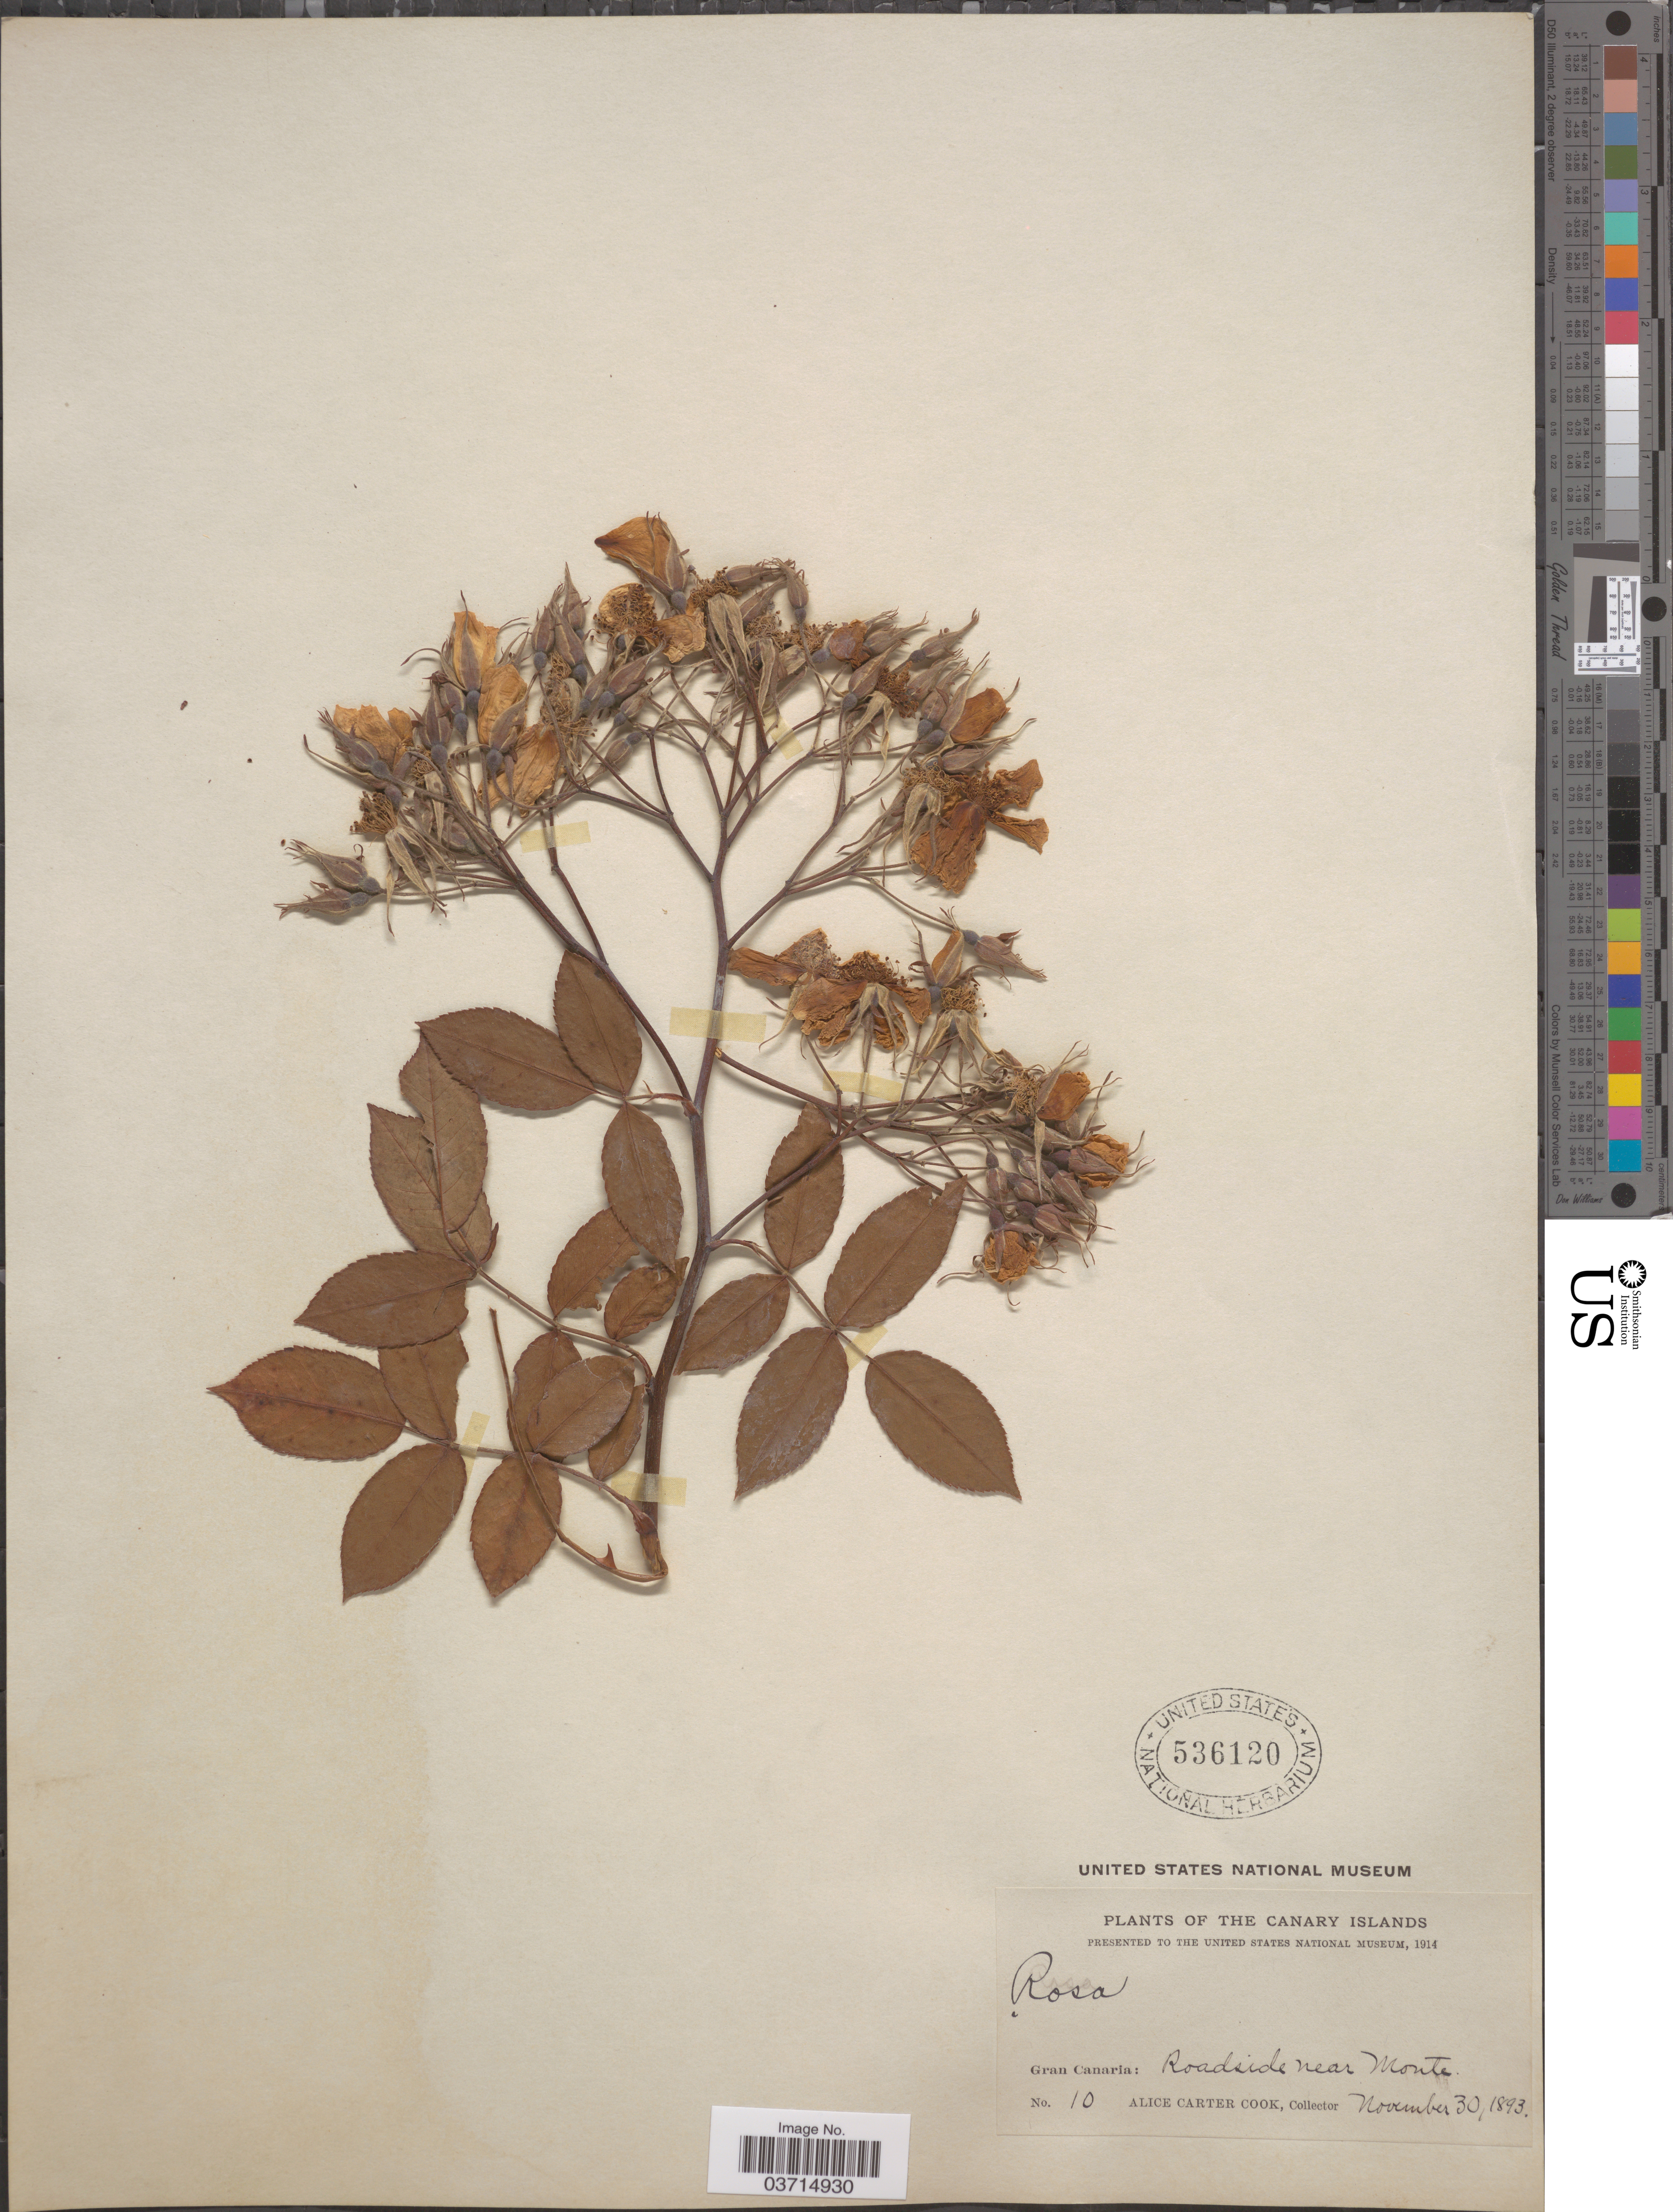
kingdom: Plantae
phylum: Tracheophyta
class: Magnoliopsida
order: Rosales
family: Rosaceae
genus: Rosa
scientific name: Rosa sp.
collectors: Alice C. Cook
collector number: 10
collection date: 1893-11-30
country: Spain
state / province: Canarias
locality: Canary Islands. Gran Canaria: Roadside near Monte.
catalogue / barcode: US 536120